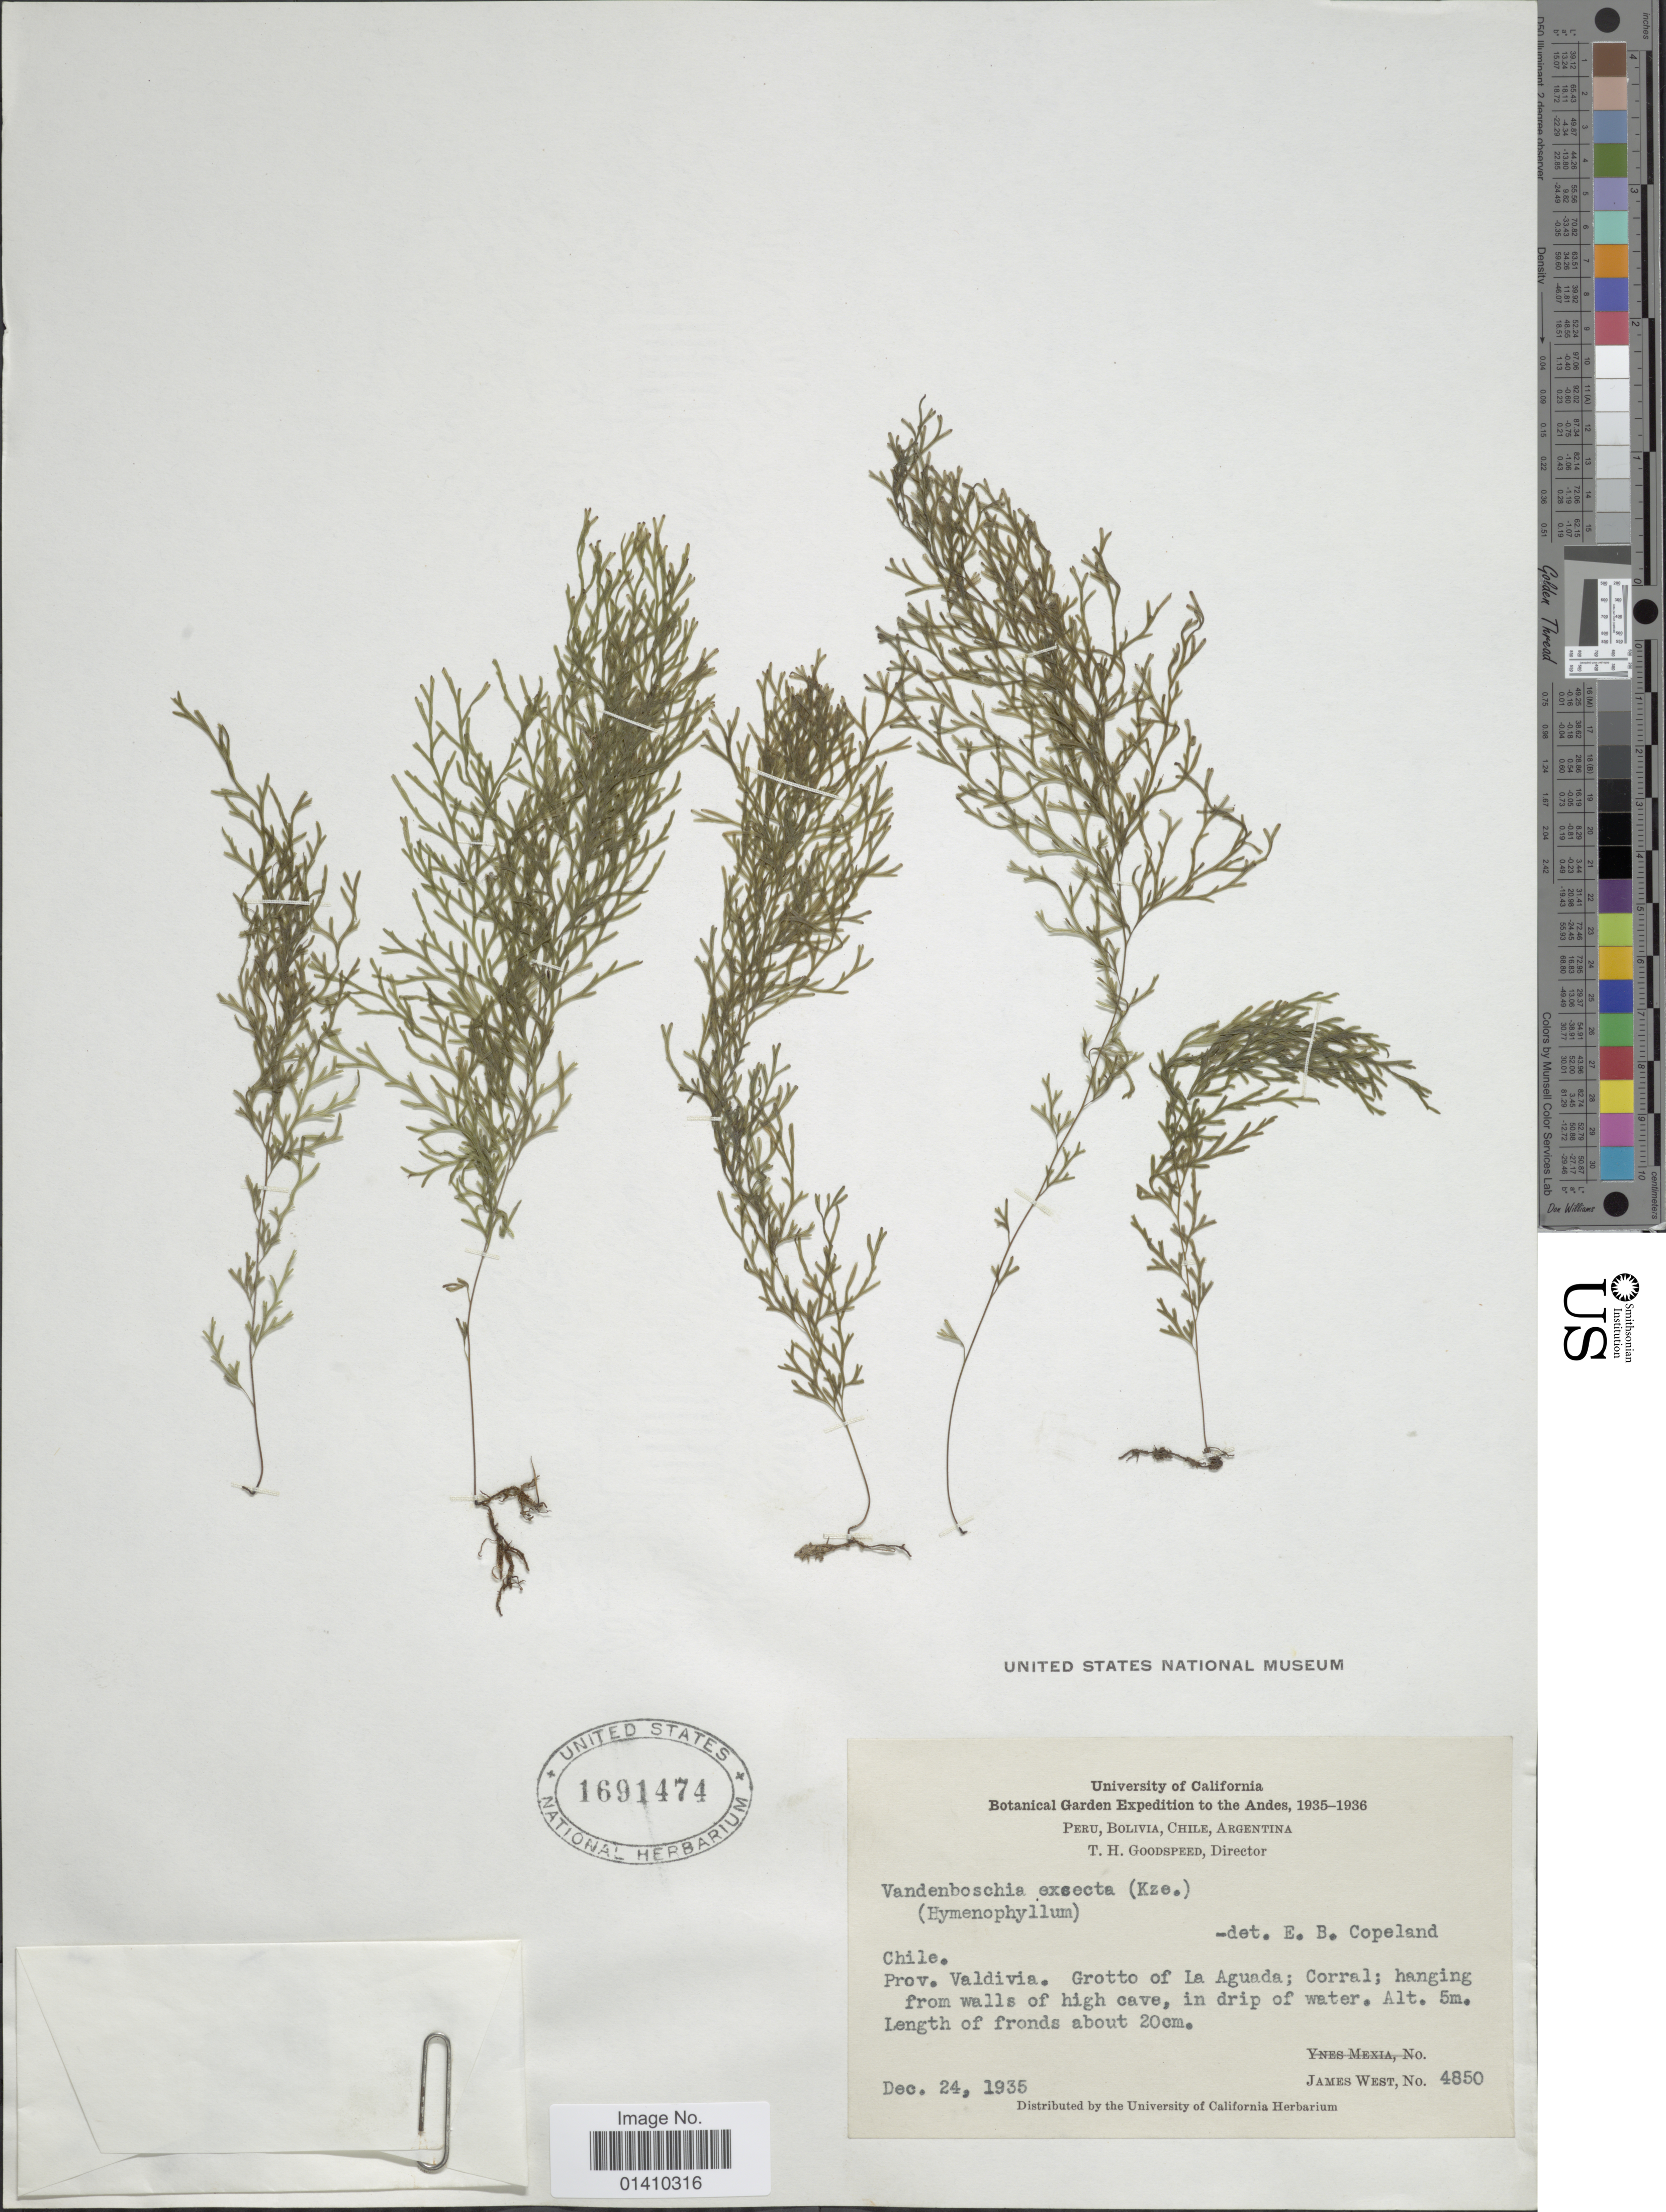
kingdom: Plantae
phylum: Tracheophyta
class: Polypodiopsida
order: Hymenophyllales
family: Hymenophyllaceae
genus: Polyphlebium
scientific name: Polyphlebium exsectum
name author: (Kunze) Ebihara & Dubuisson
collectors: J. West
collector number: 4850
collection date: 1935-12-24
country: Chile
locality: Valdivia. Grotto of La Aguada; Corral; hanging from walls of high cave, in drip of water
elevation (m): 5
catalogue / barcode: US 1691474